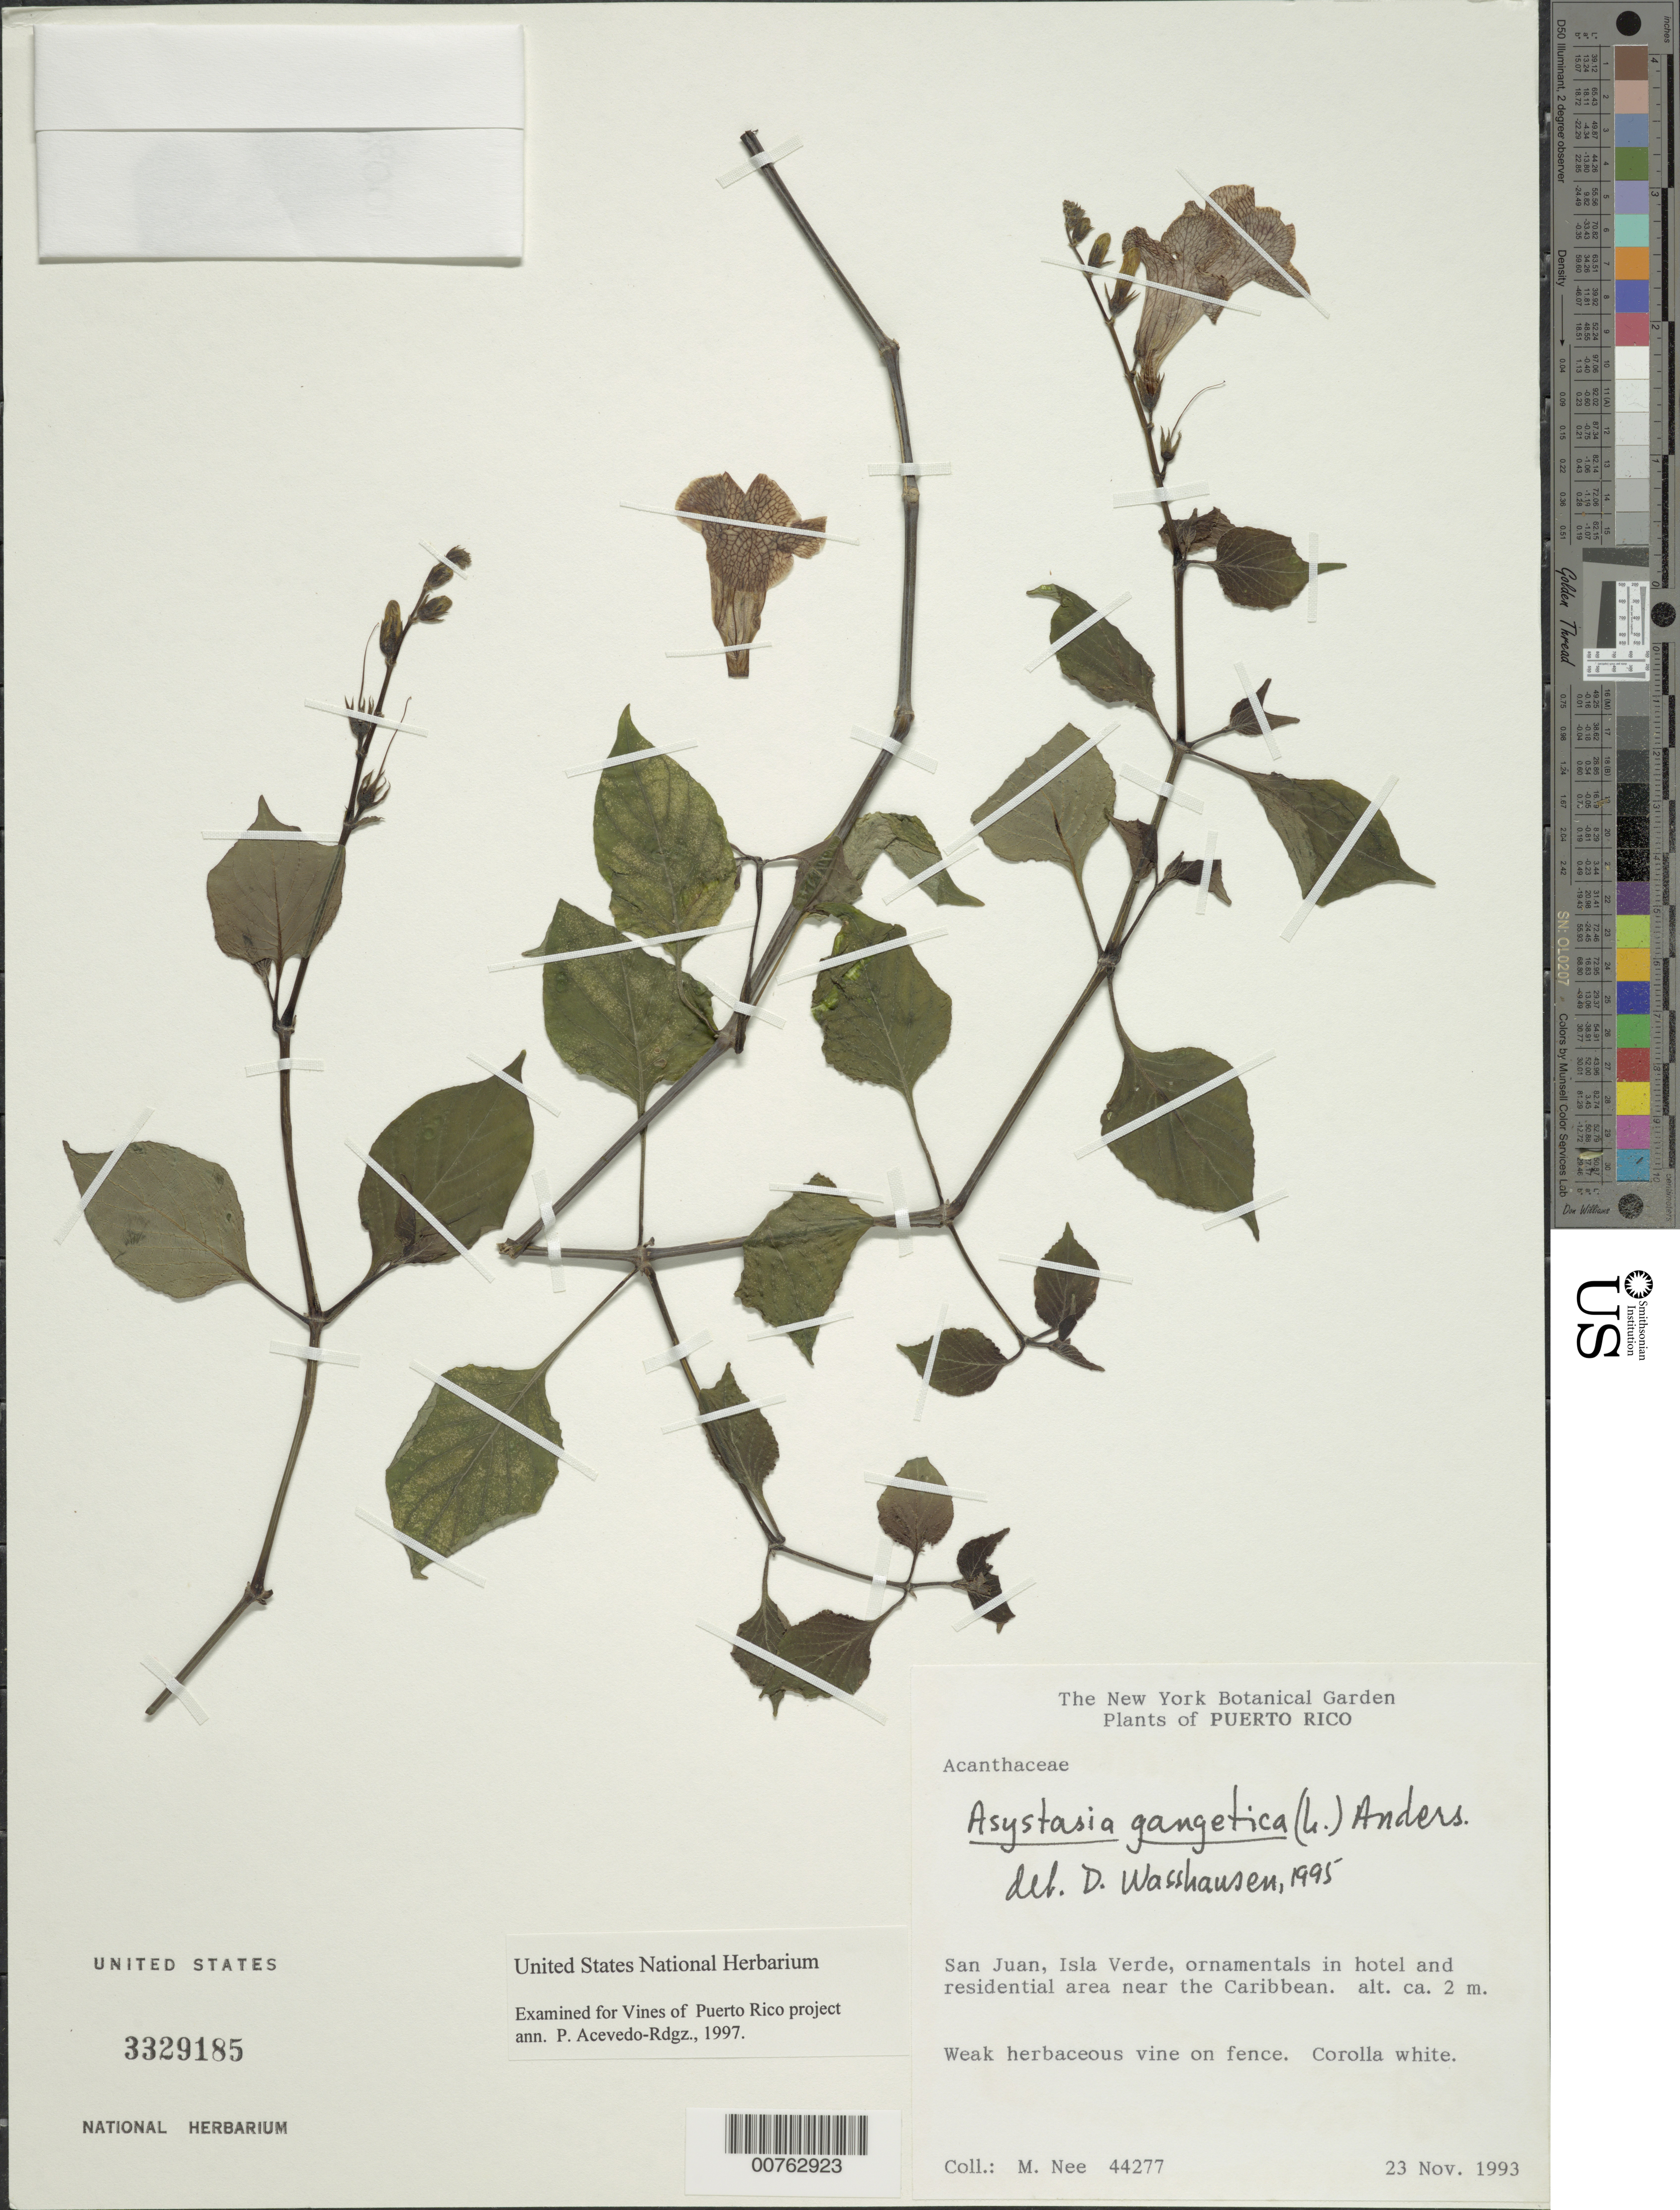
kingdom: Plantae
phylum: Tracheophyta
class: Magnoliopsida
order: Lamiales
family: Acanthaceae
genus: Asystasia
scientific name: Asystasia gangetica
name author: (L.) T. Anderson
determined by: Wasshausen, Dieter C., (BOT), Smithsonian Institution - National Museum of Natural History (UNITED STATES)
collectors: M. Nee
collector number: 44277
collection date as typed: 23 Nov 1993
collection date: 1993-11-23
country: Puerto Rico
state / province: San Juan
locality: San Juan, Isla Verde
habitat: Ornamentals in hotel and residential area near the Caribbean; on fence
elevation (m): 2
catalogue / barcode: US 3329185